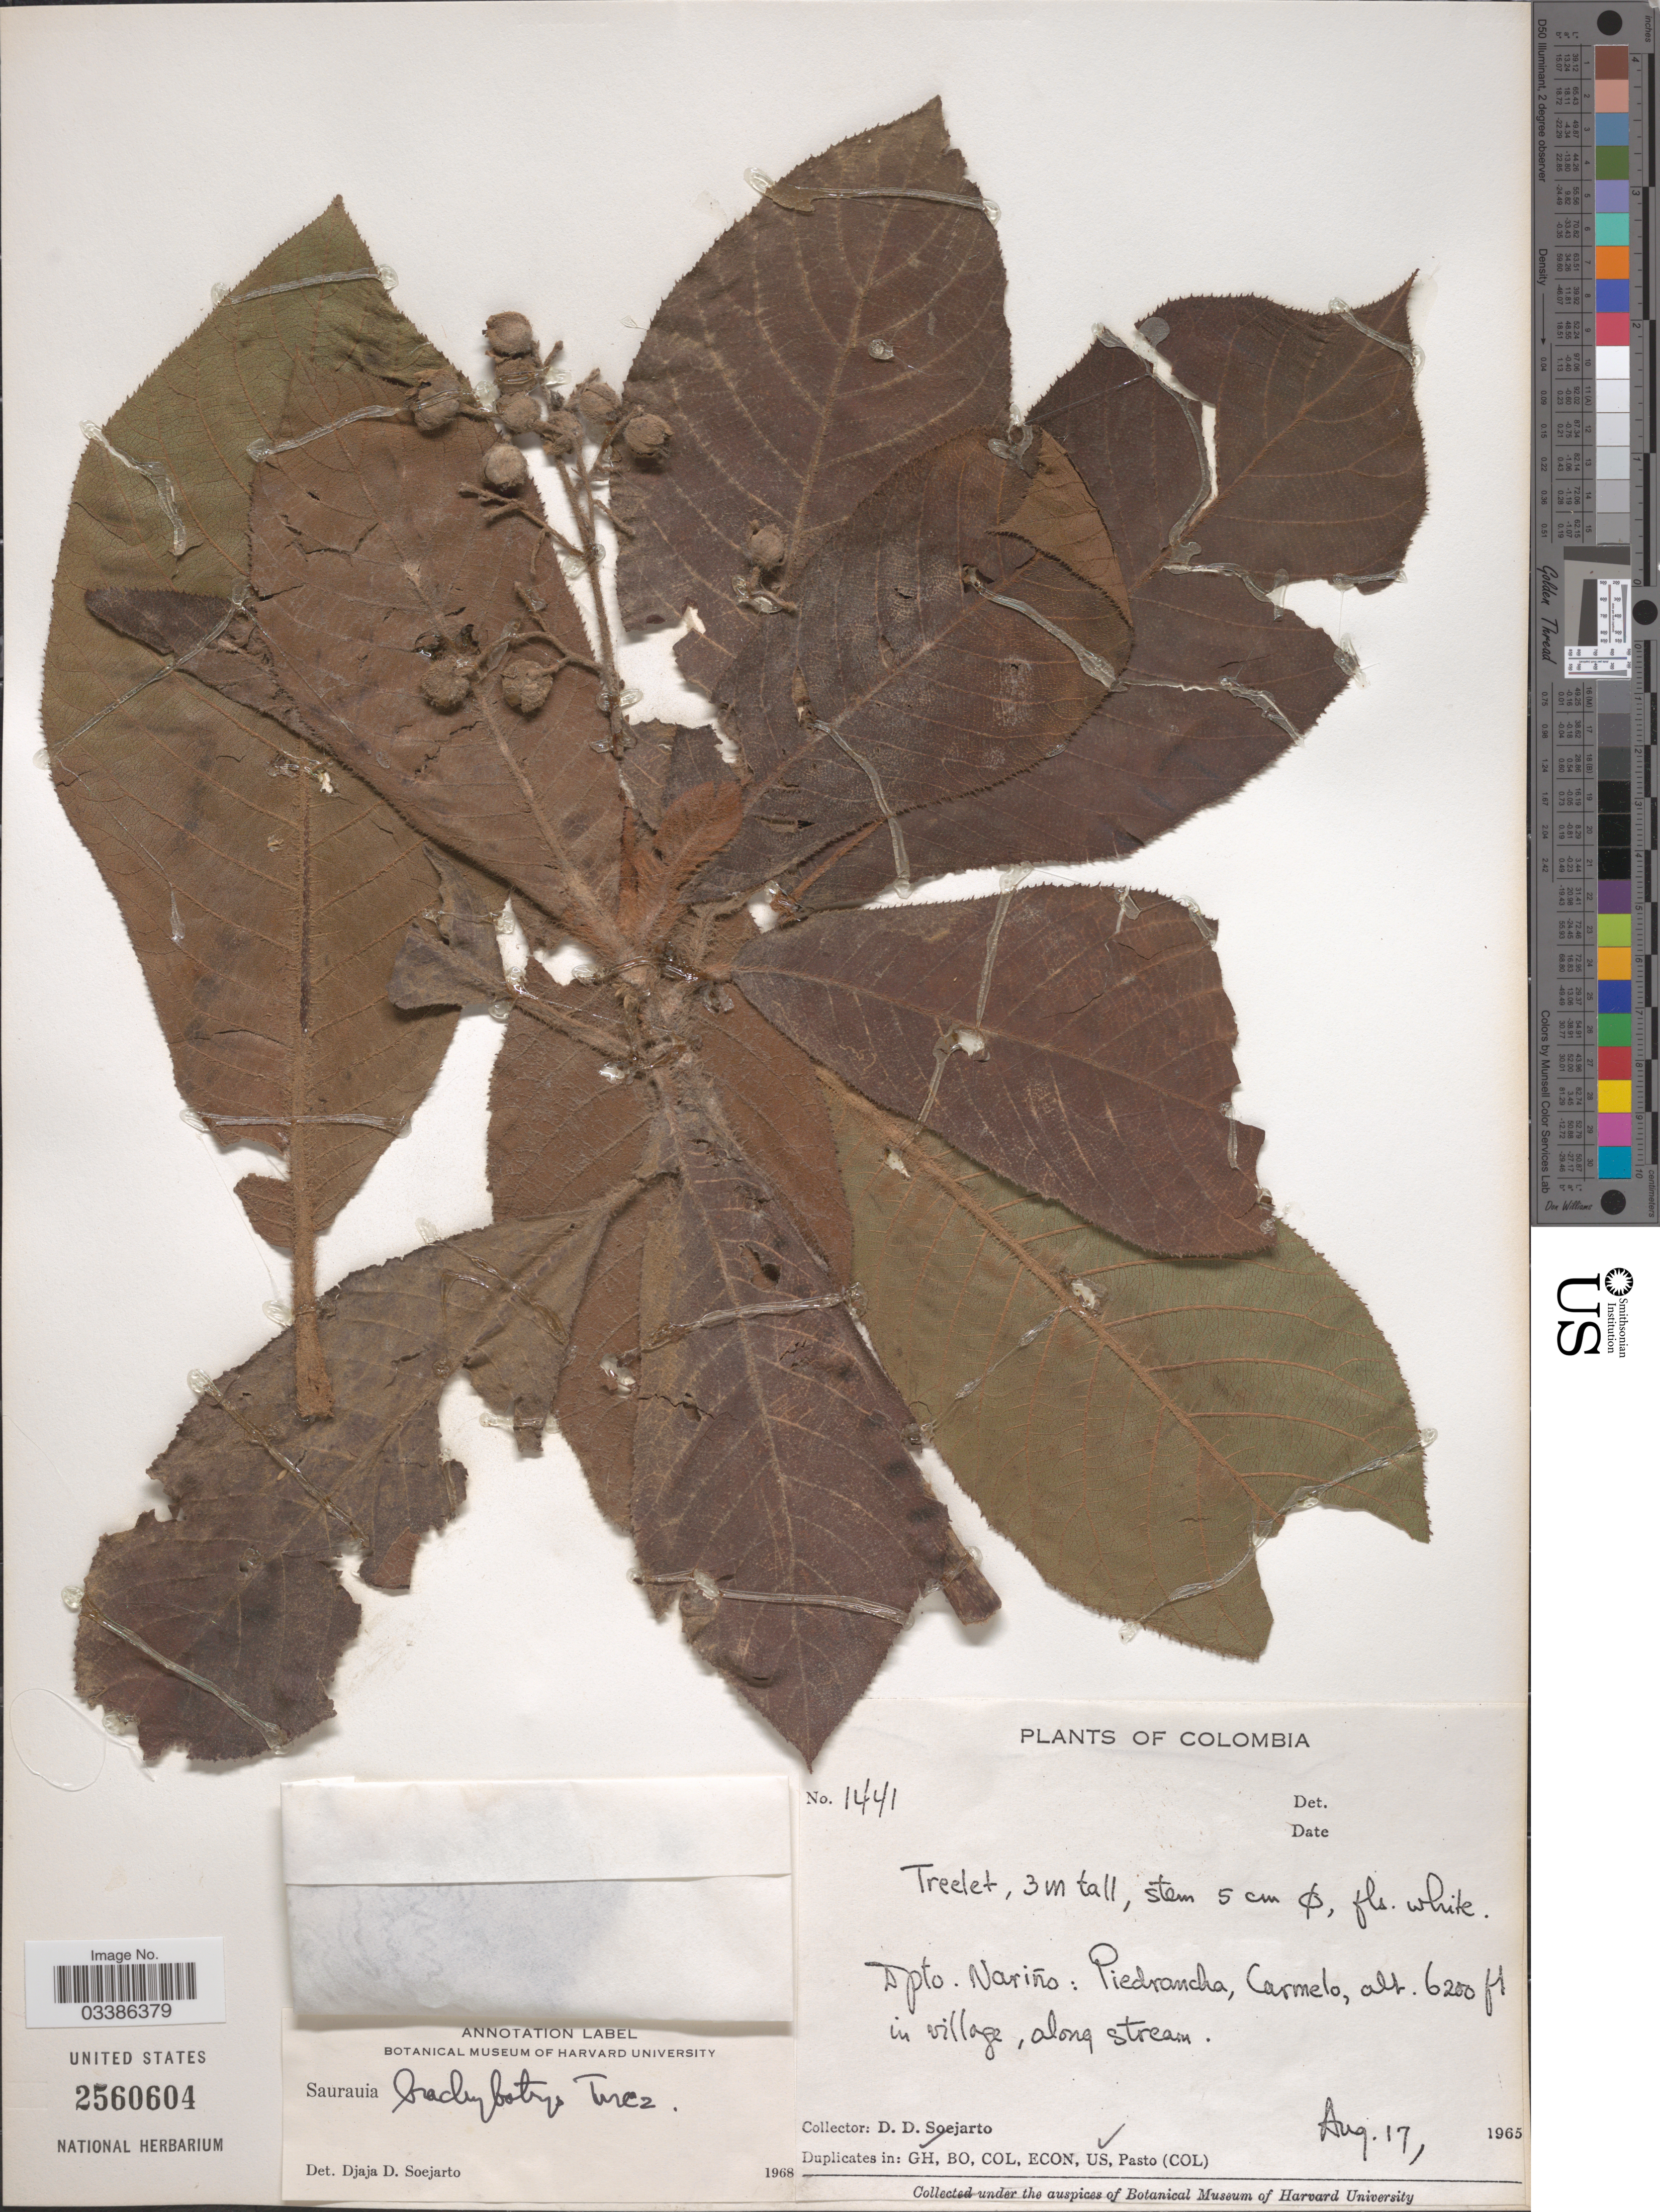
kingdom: Plantae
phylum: Tracheophyta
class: Magnoliopsida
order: Ericales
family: Actinidiaceae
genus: Saurauia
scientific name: Saurauia brachybotrys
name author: Turcz.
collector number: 1441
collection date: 1965-08-17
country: Colombia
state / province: Nariño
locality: Dpto. Nariño: Piedrancha, Carmelo, in village, along stream.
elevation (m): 1890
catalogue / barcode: US 2560604